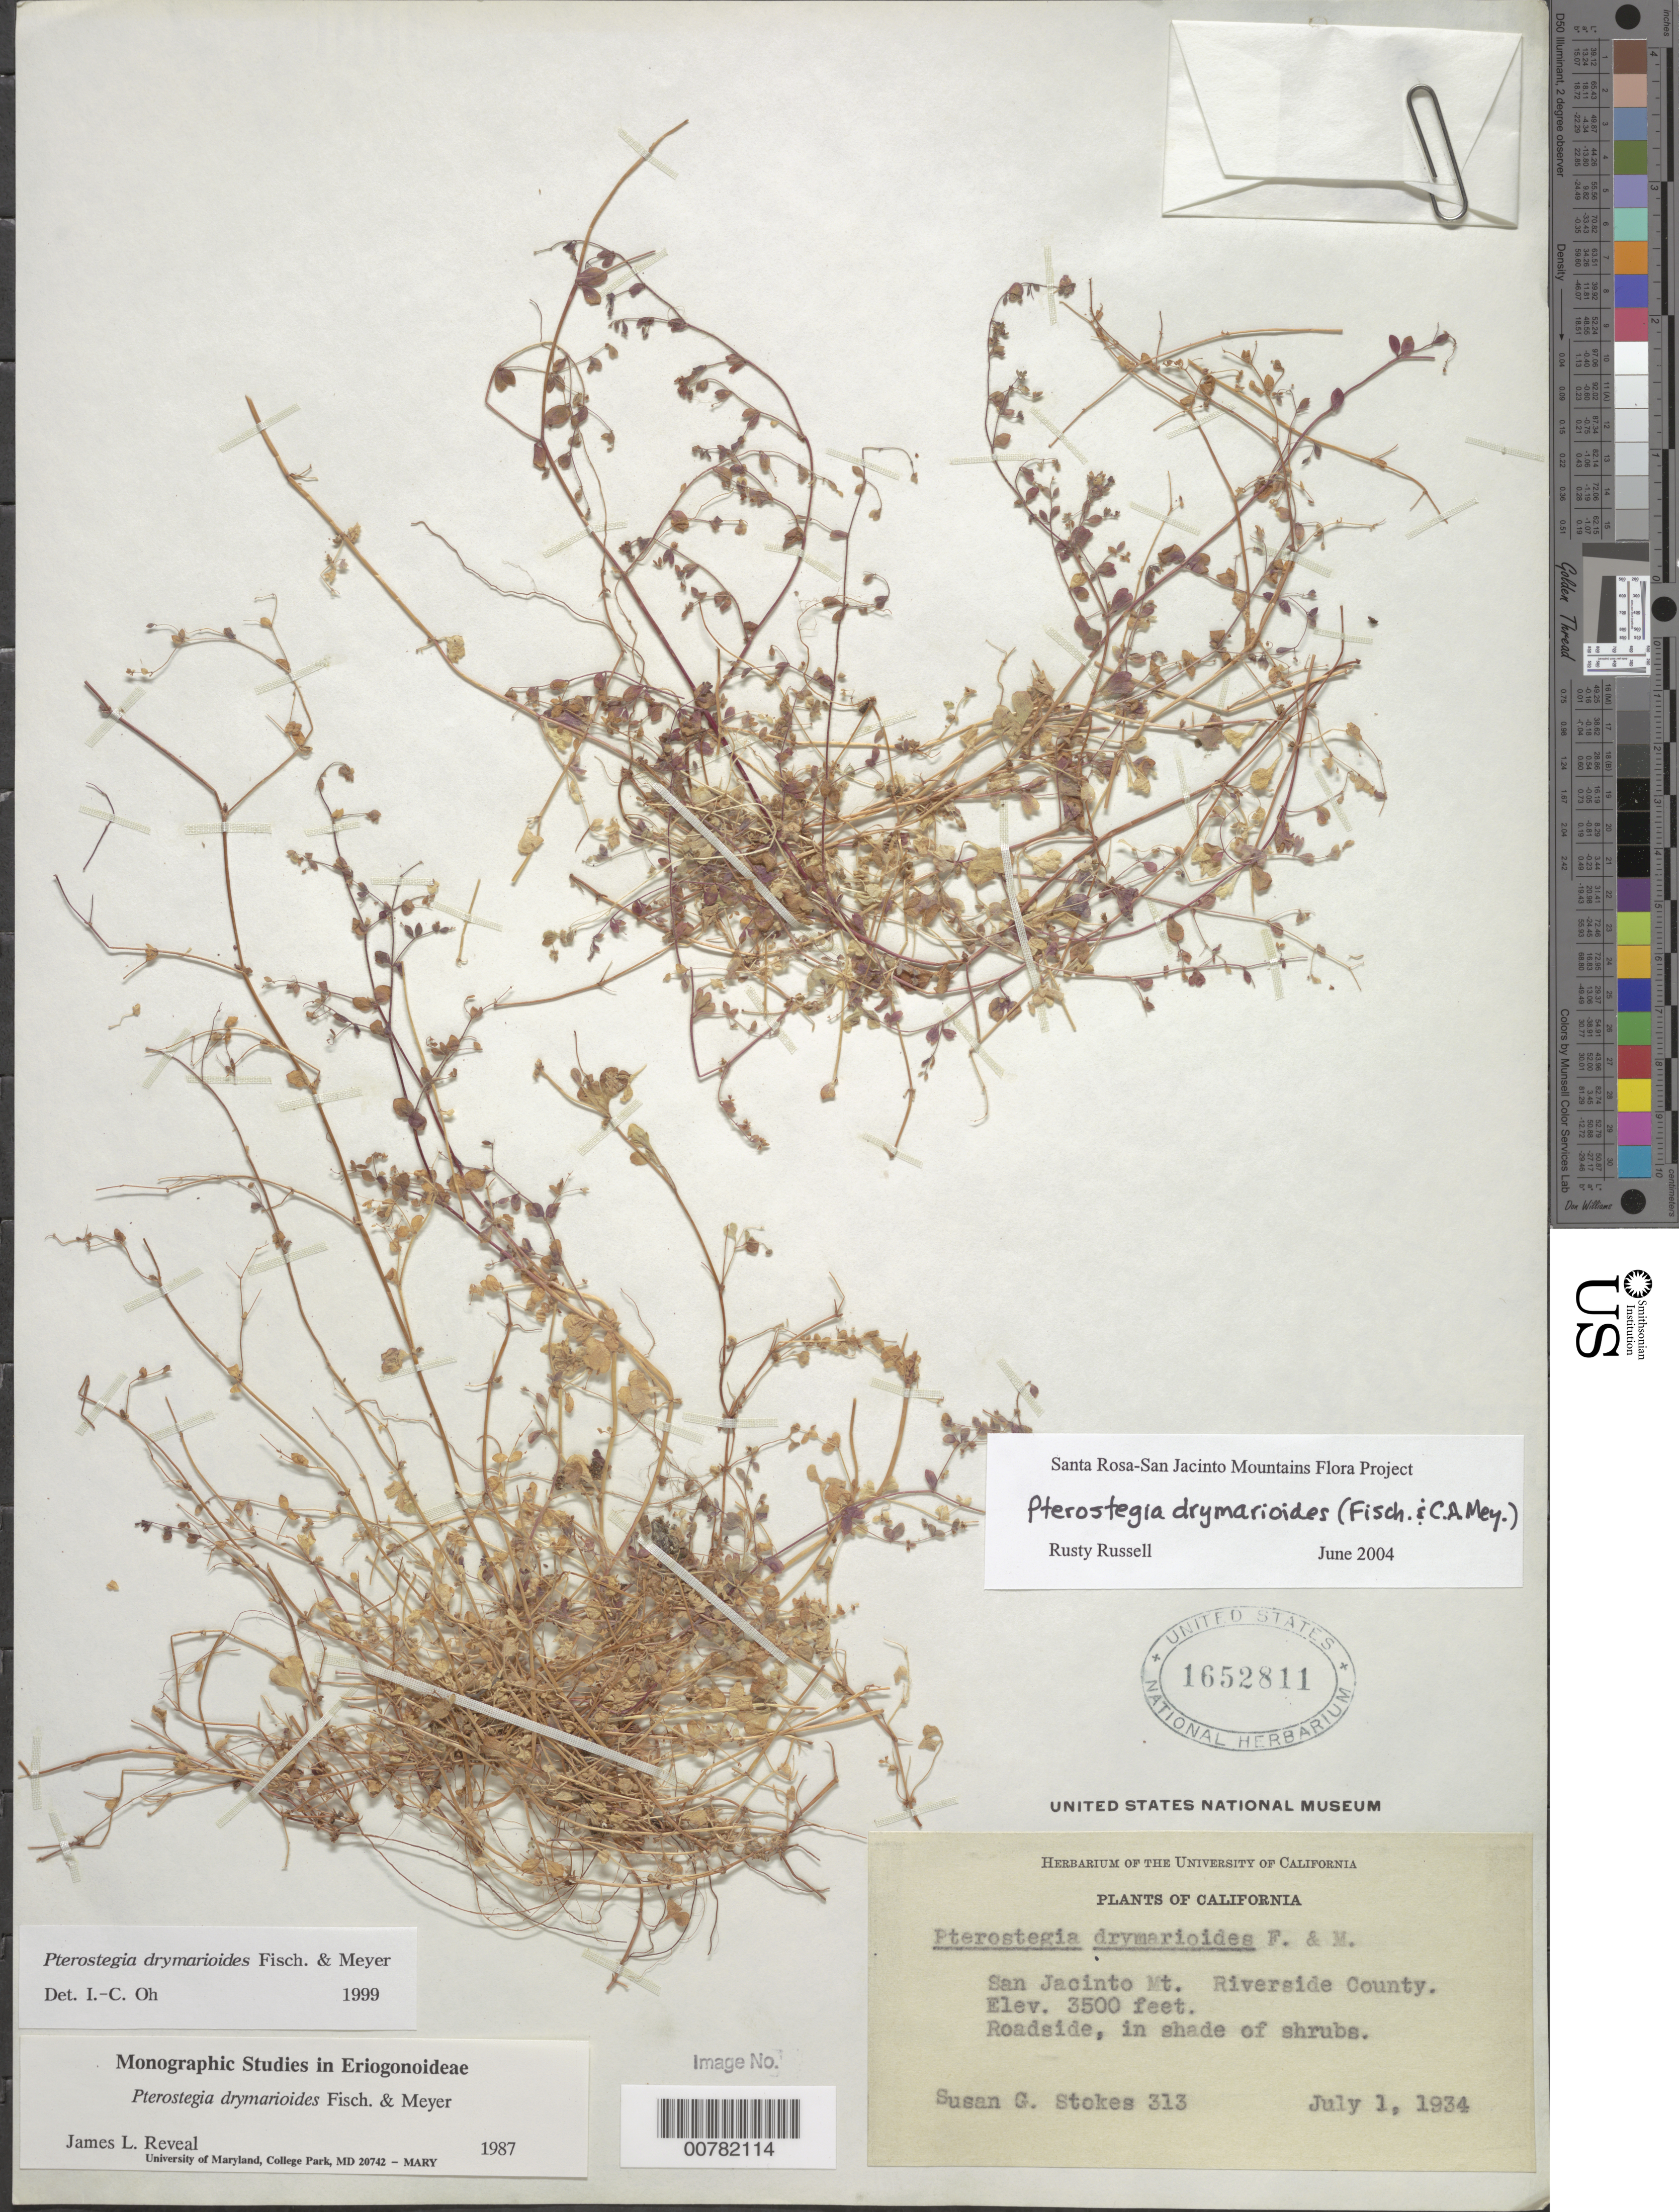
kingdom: Plantae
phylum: Tracheophyta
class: Magnoliopsida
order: Caryophyllales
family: Polygonaceae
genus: Pterostegia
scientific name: Pterostegia drymarioides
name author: Fisch. & C.A. Mey.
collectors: S. G. Stokes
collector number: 313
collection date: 1934-07-01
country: United States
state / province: California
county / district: Riverside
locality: San Jacinto Mt. Riverside County. Roadside.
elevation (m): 1067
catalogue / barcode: US 1652811